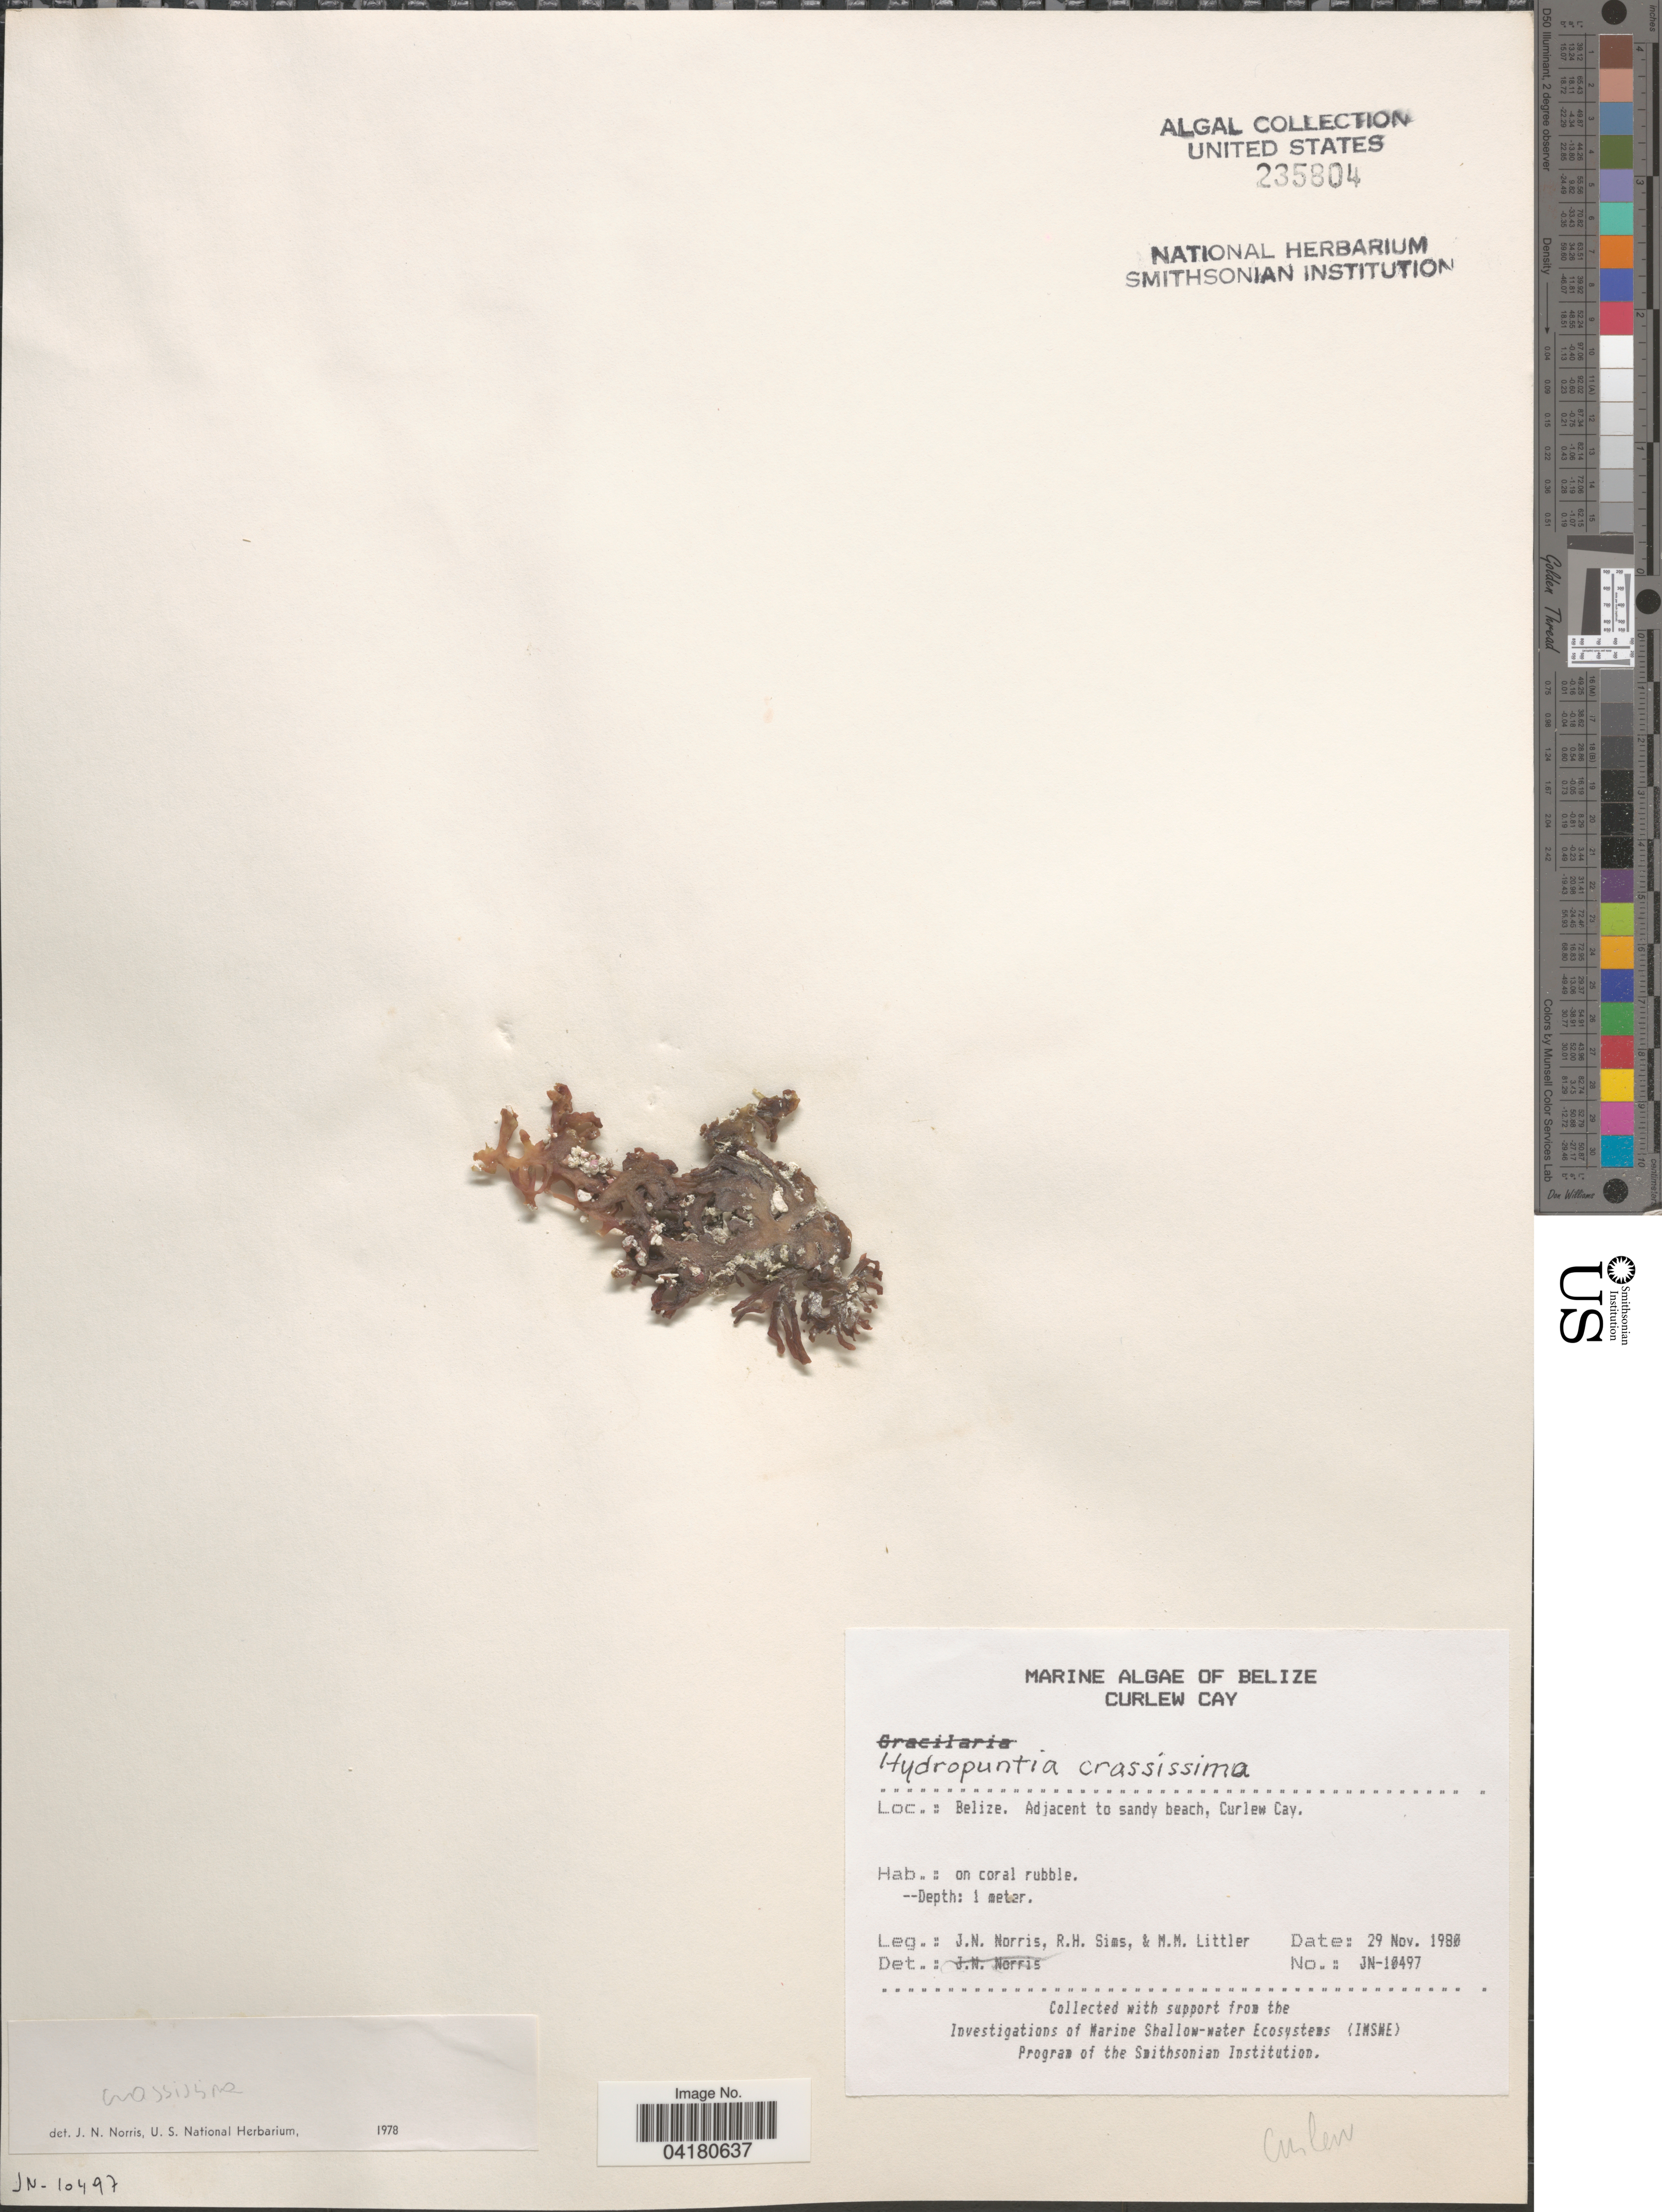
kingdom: Plantae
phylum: Rhodophyta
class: Florideophyceae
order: Gracilariales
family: Gracilariaceae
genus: Gracilaria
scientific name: Gracilaria crassissima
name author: (P. Crouan & H. Crouan) P. Crouan & H. Crouan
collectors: J. Norris & R. H. Sims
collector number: JN-10497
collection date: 1980-11-29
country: Belize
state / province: Belize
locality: Adjacent to sandy beach, Curlew Cay.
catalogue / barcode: US 235804